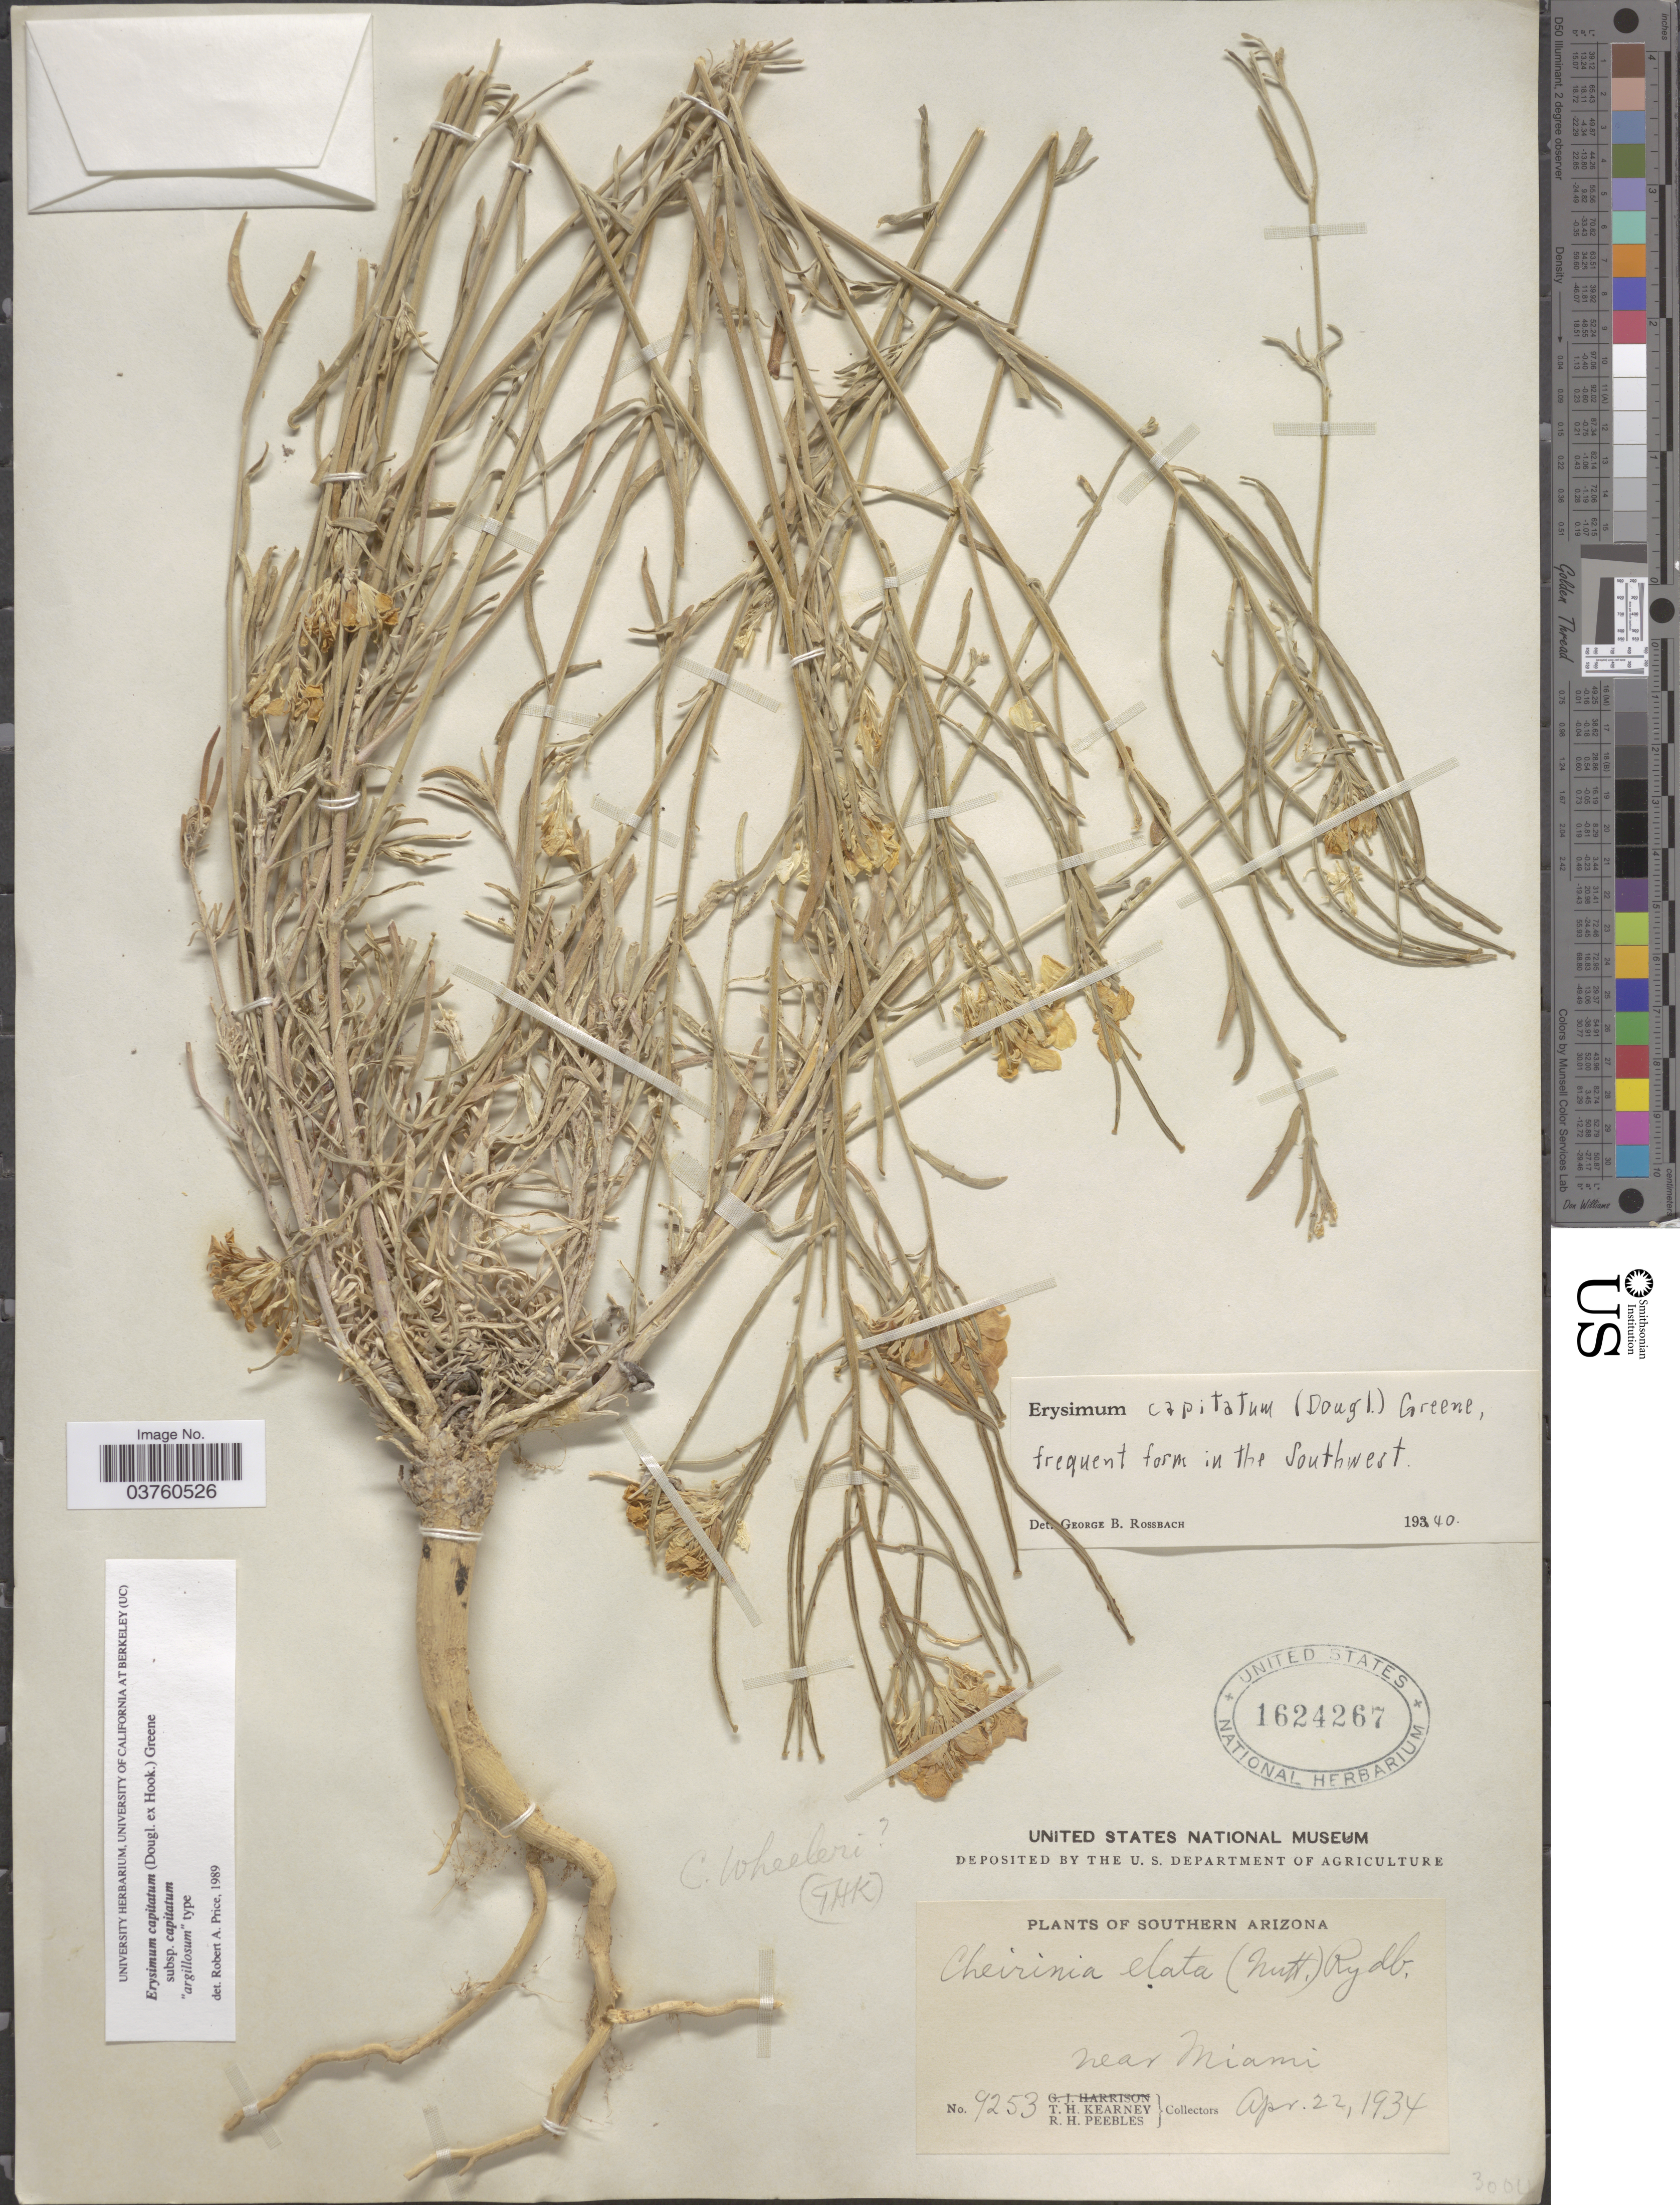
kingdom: Plantae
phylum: Tracheophyta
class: Magnoliopsida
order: Brassicales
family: Brassicaceae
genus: Erysimum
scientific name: Erysimum capitatum subsp. capitatum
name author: (Douglas ex Hook.) Greene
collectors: T. H. Kearney & R. H. Peebles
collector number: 9253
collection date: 1934-04-22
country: United States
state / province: Arizona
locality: Southern Arizona. Near Miami.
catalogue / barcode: US 1624267